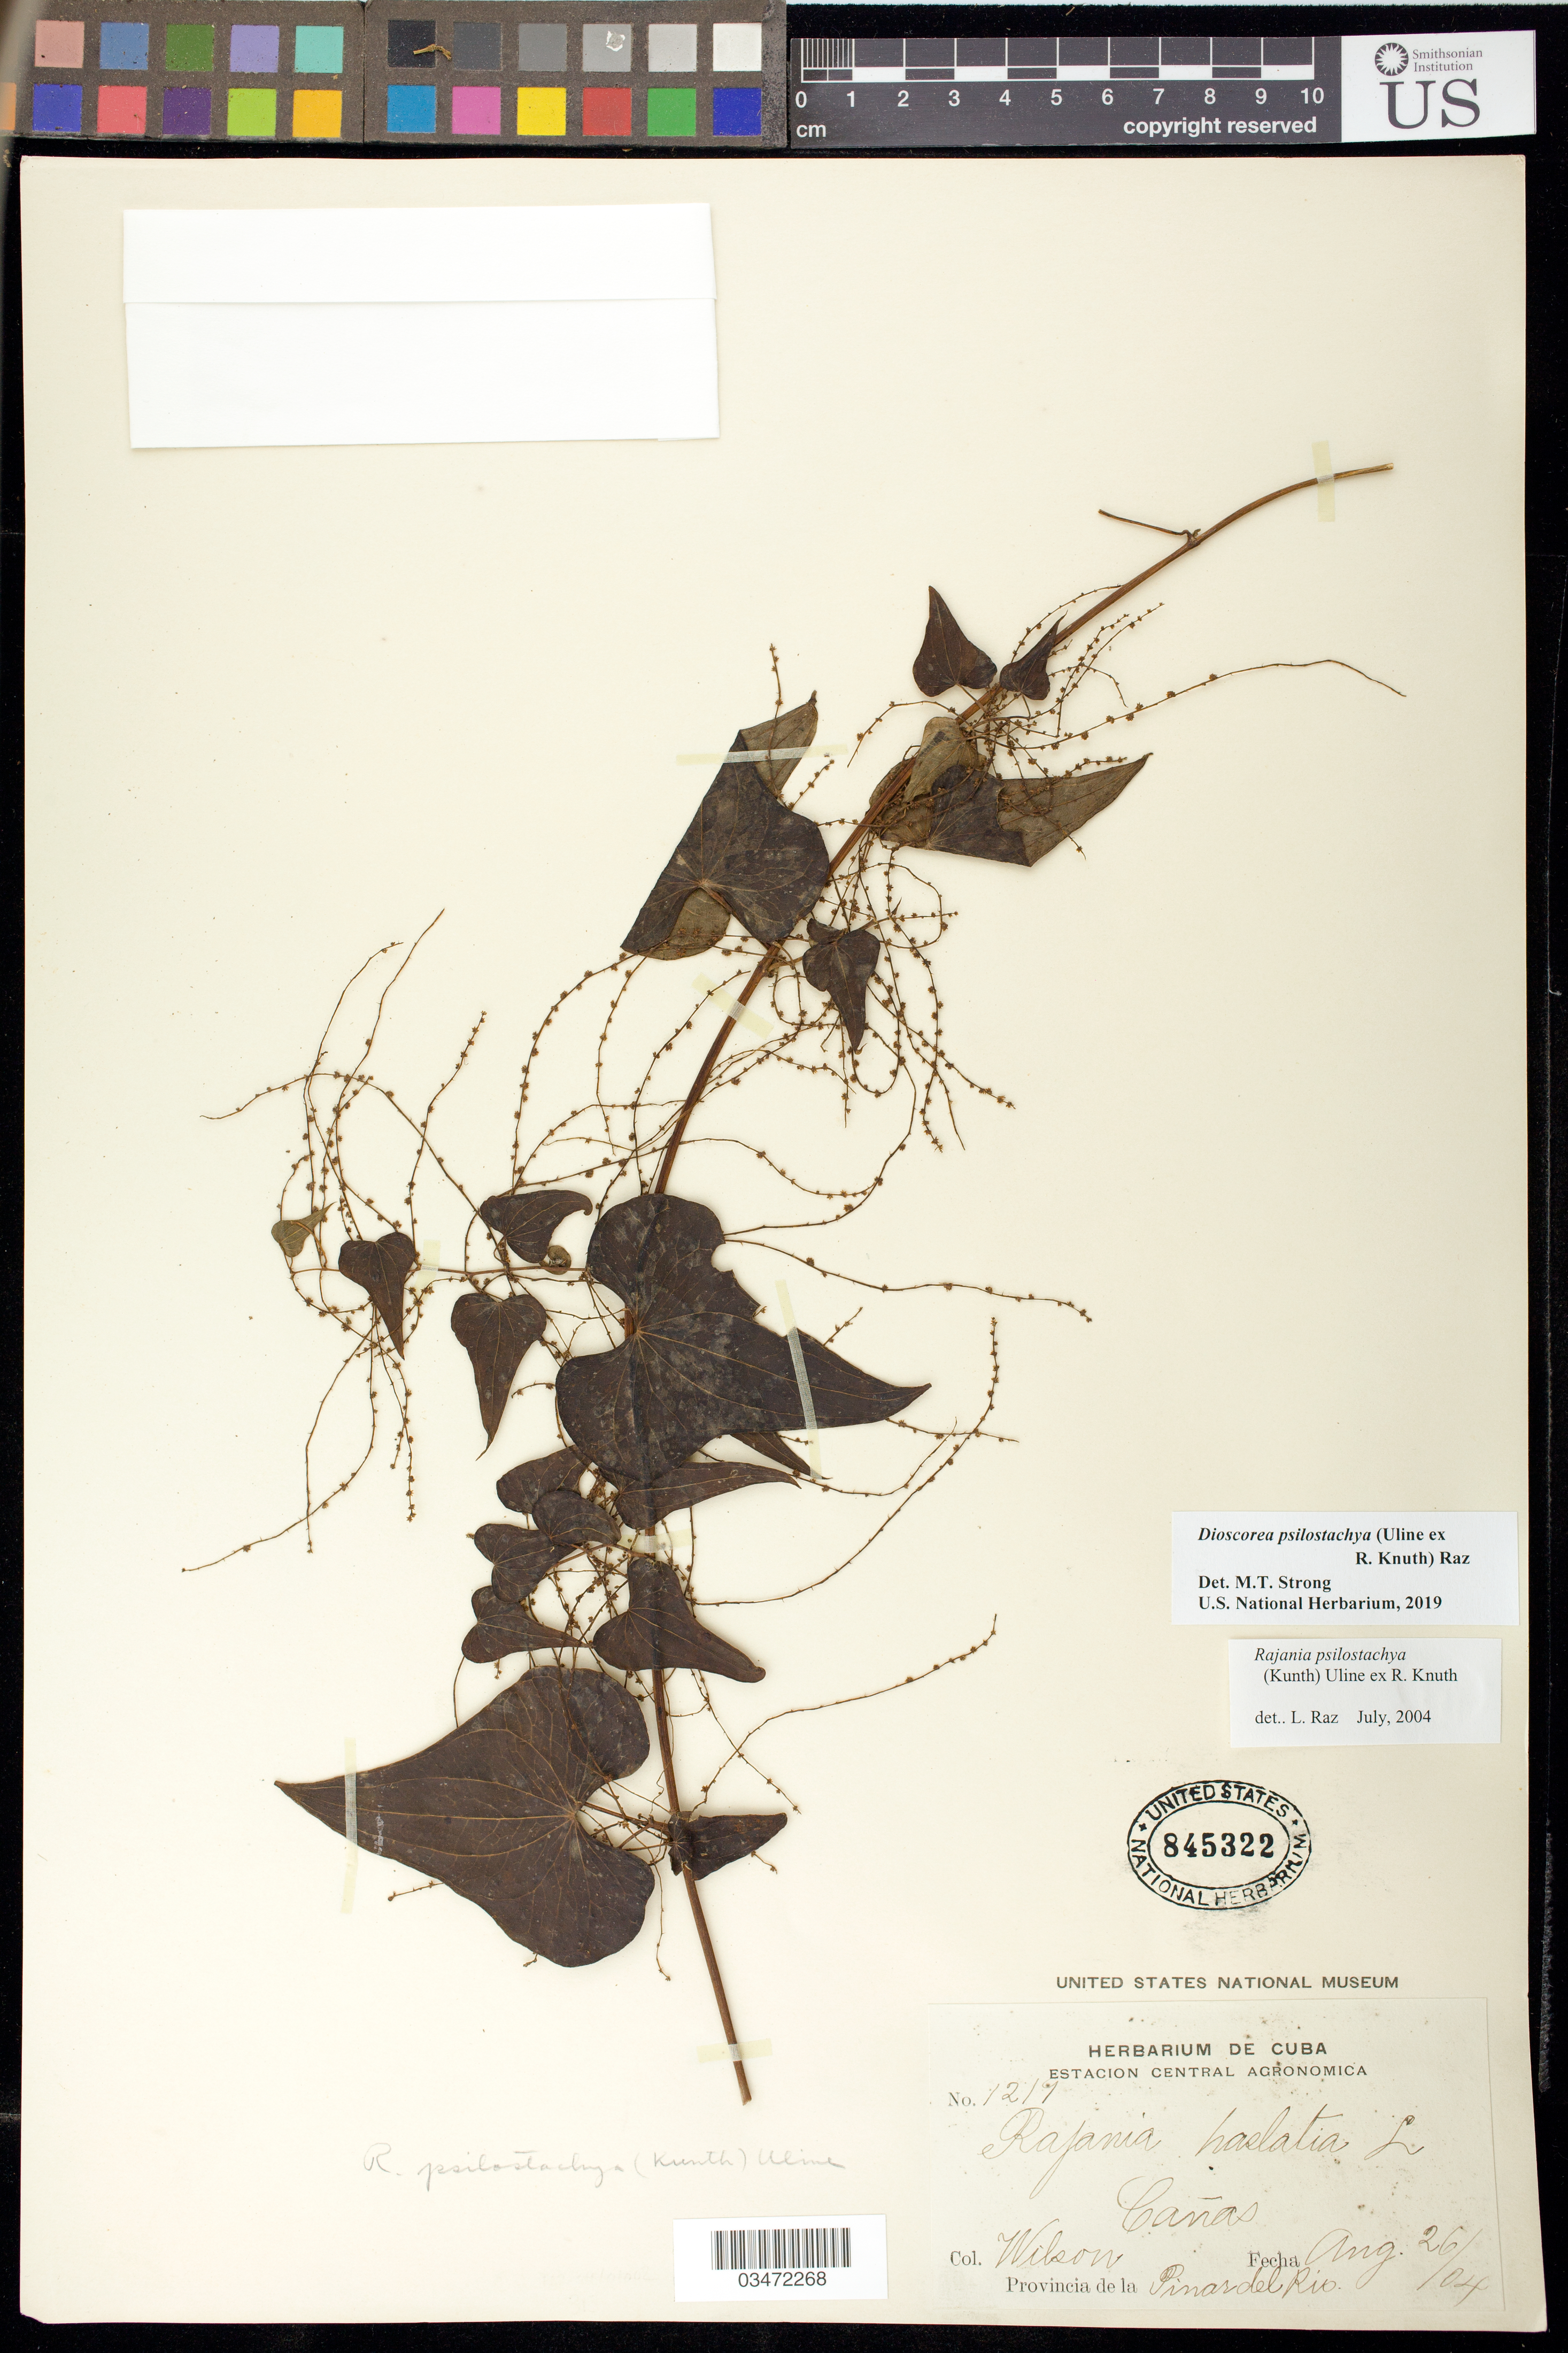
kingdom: Plantae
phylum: Tracheophyta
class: Liliopsida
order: Dioscoreales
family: Dioscoreaceae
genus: Dioscorea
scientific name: Dioscorea psilostachya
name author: (Kunth) Raz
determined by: Strong, M. T., (US), Smithsonian Institution - National Museum of Natural History (UNITED STATES)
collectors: P. Wilson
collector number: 1217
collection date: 1904-08-26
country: Cuba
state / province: Pinar del Río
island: Cuba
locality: Cañas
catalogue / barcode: US 845322